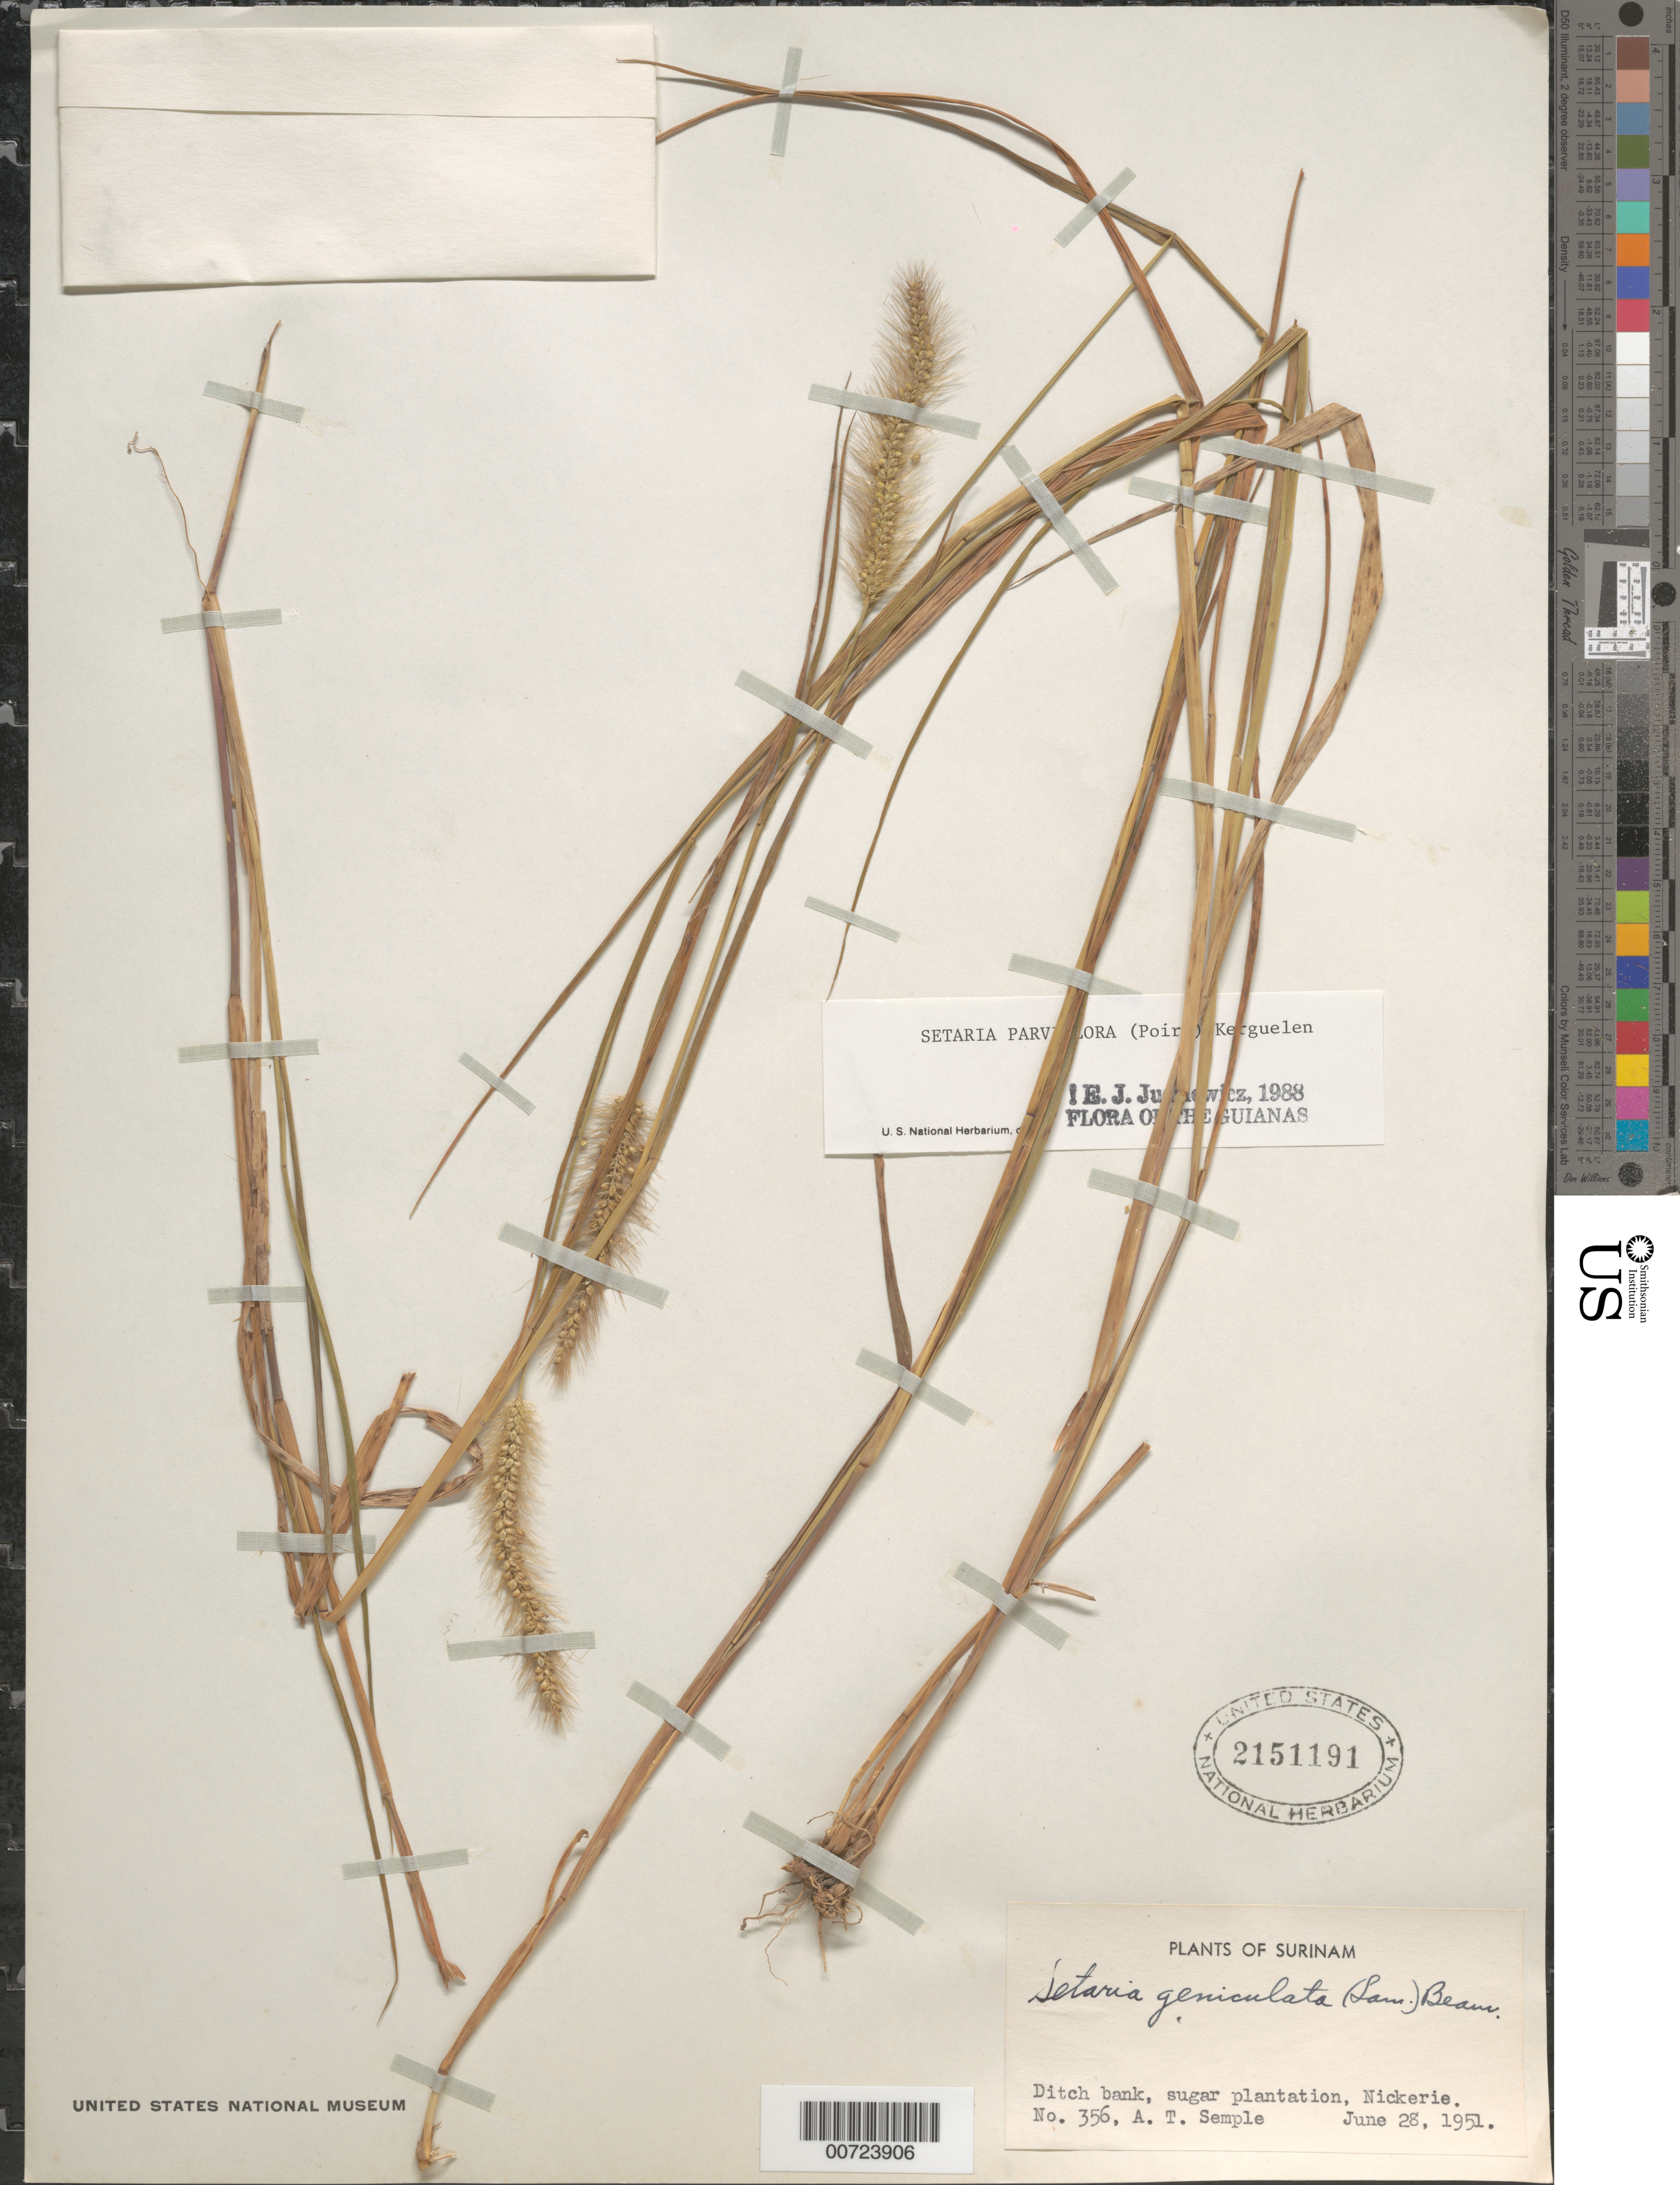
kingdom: Plantae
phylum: Tracheophyta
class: Liliopsida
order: Poales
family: Poaceae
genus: Setaria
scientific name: Setaria parviflora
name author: (Poir.) Kerguélen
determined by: Judziewicz, E. J.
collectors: A. Semple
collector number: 356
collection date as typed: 28-Jun-51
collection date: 1951-06-28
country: Suriname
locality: Nickerie, Sugar Plantation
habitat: Ditch bank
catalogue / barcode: US 2151191